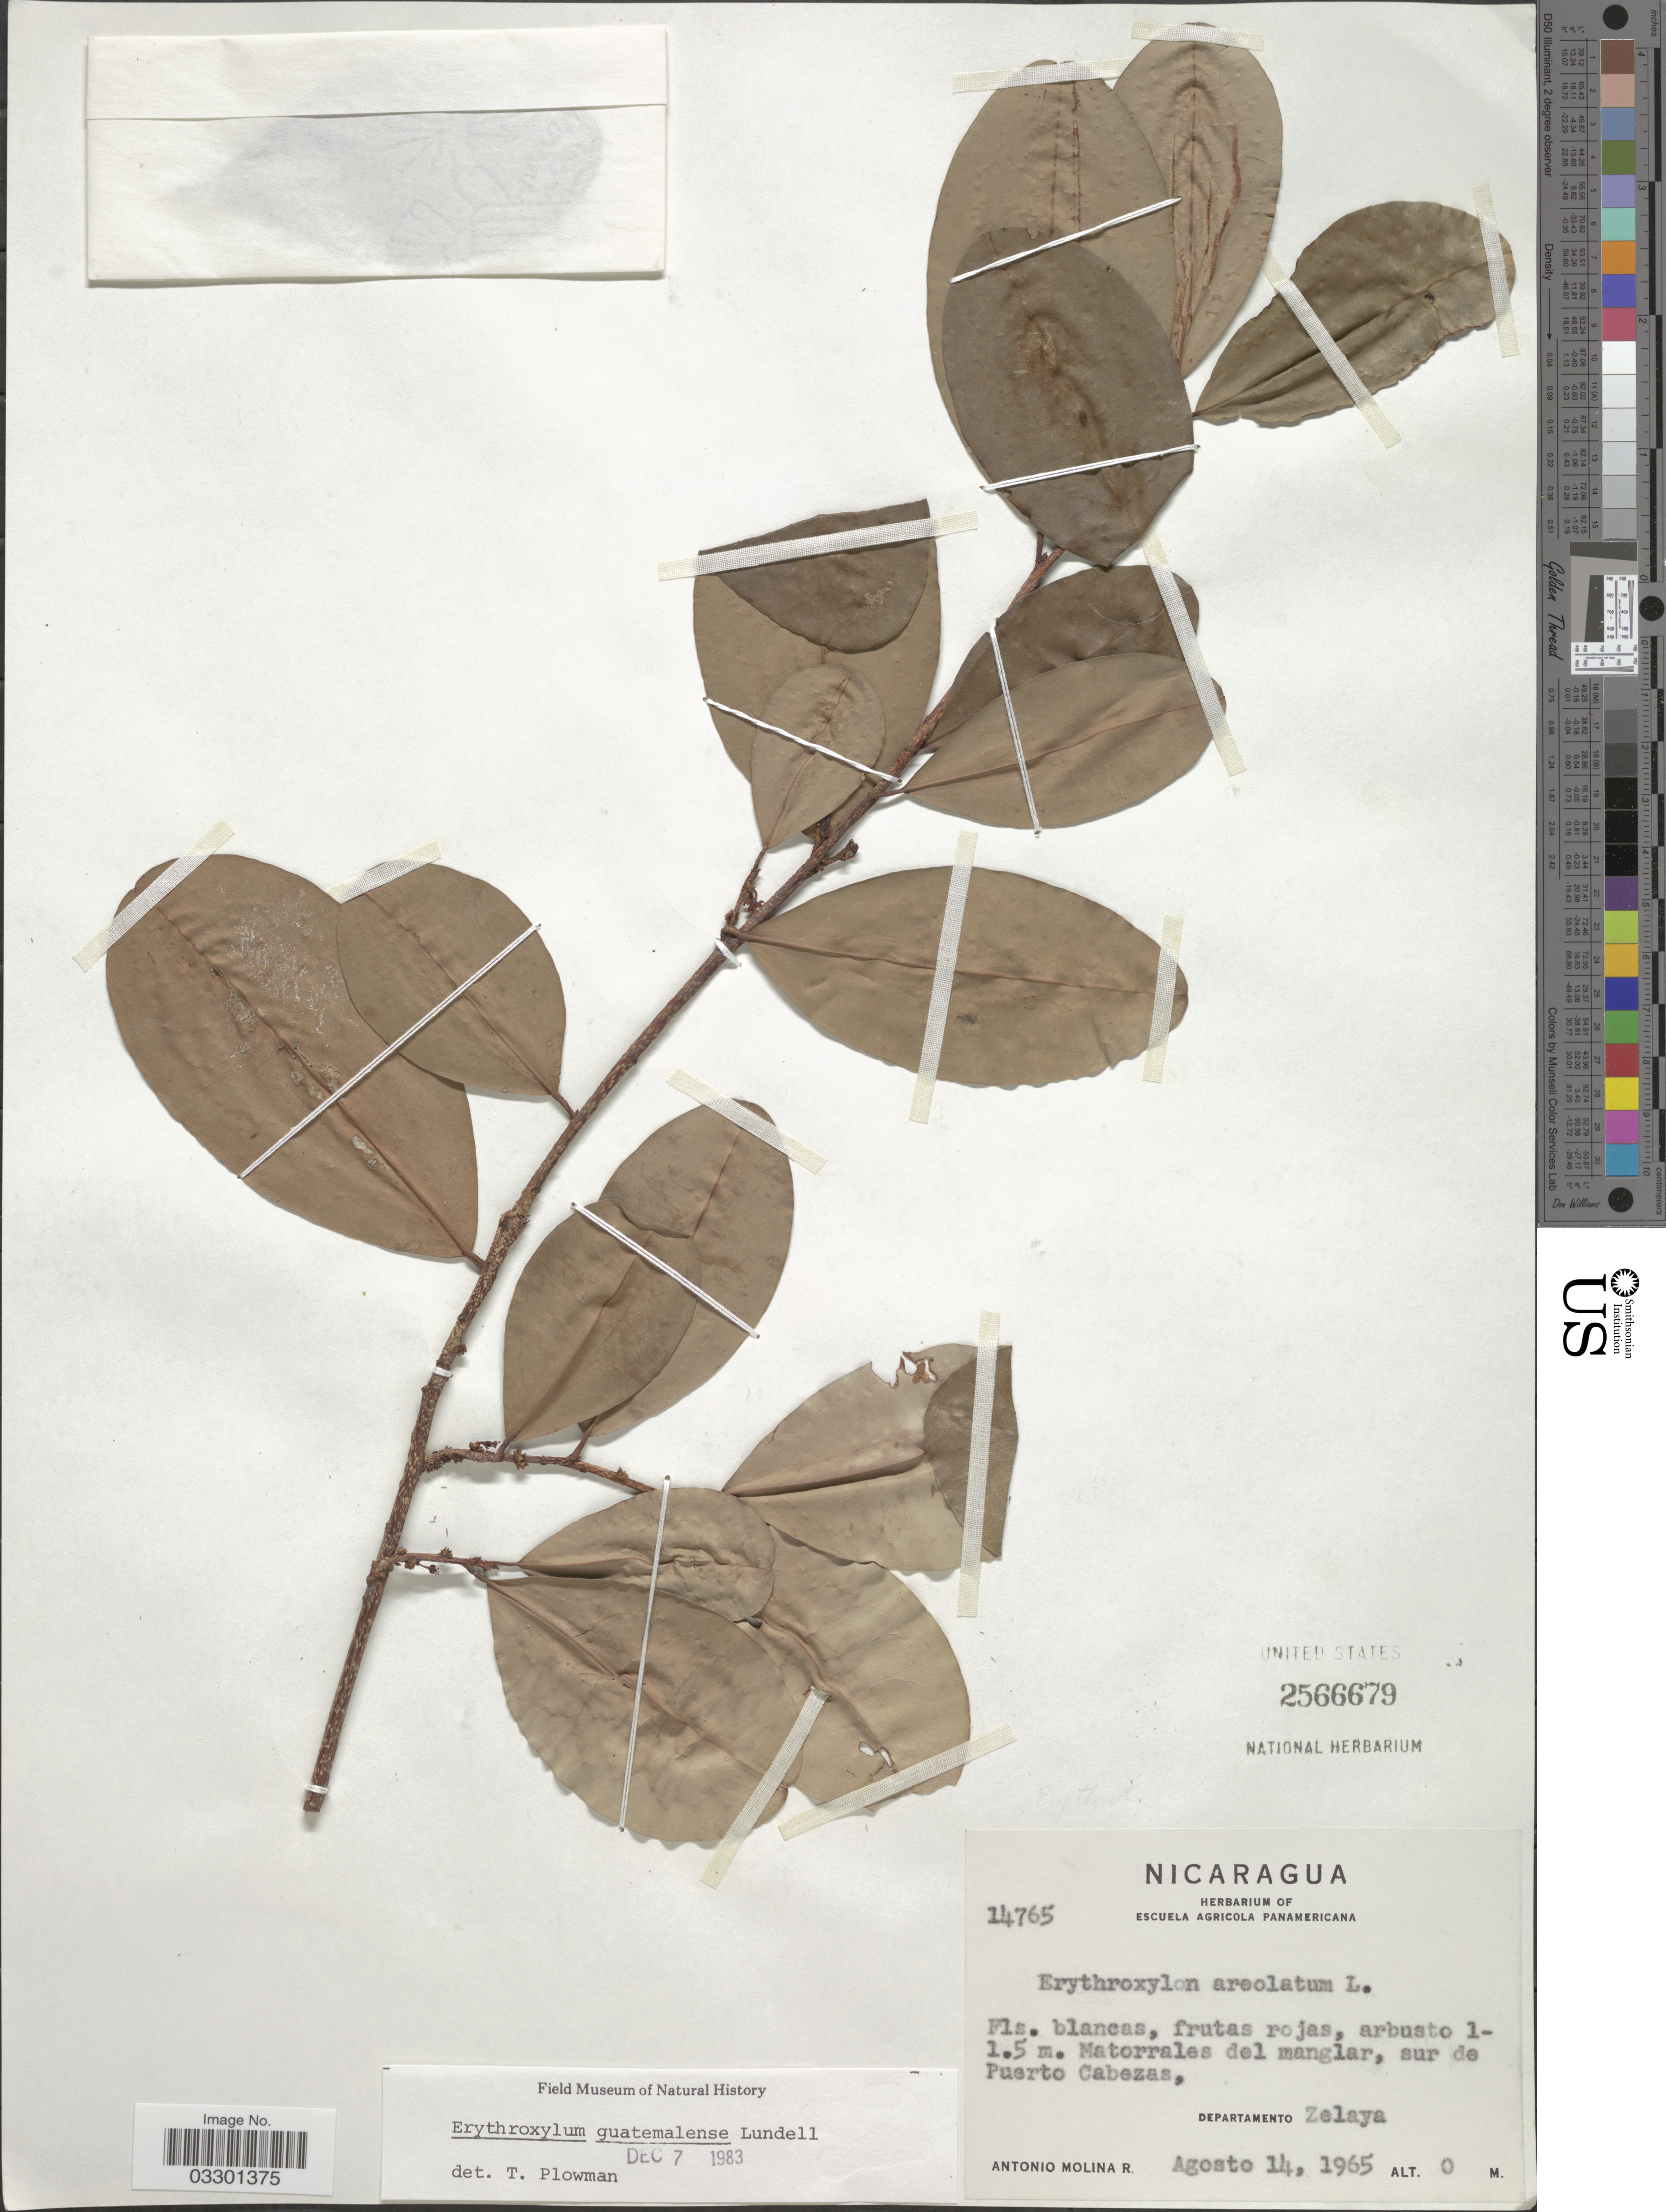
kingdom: Plantae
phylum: Tracheophyta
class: Magnoliopsida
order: Malpighiales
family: Erythroxylaceae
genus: Erythroxylum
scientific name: Erythroxylum guatemalense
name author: Lundell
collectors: A. Molina R.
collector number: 14765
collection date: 1965-08-14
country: Nicaragua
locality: Matorrales del manglar, sur de Puerto Cabezas, Departamento Zelaya.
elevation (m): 0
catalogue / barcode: US 2566679